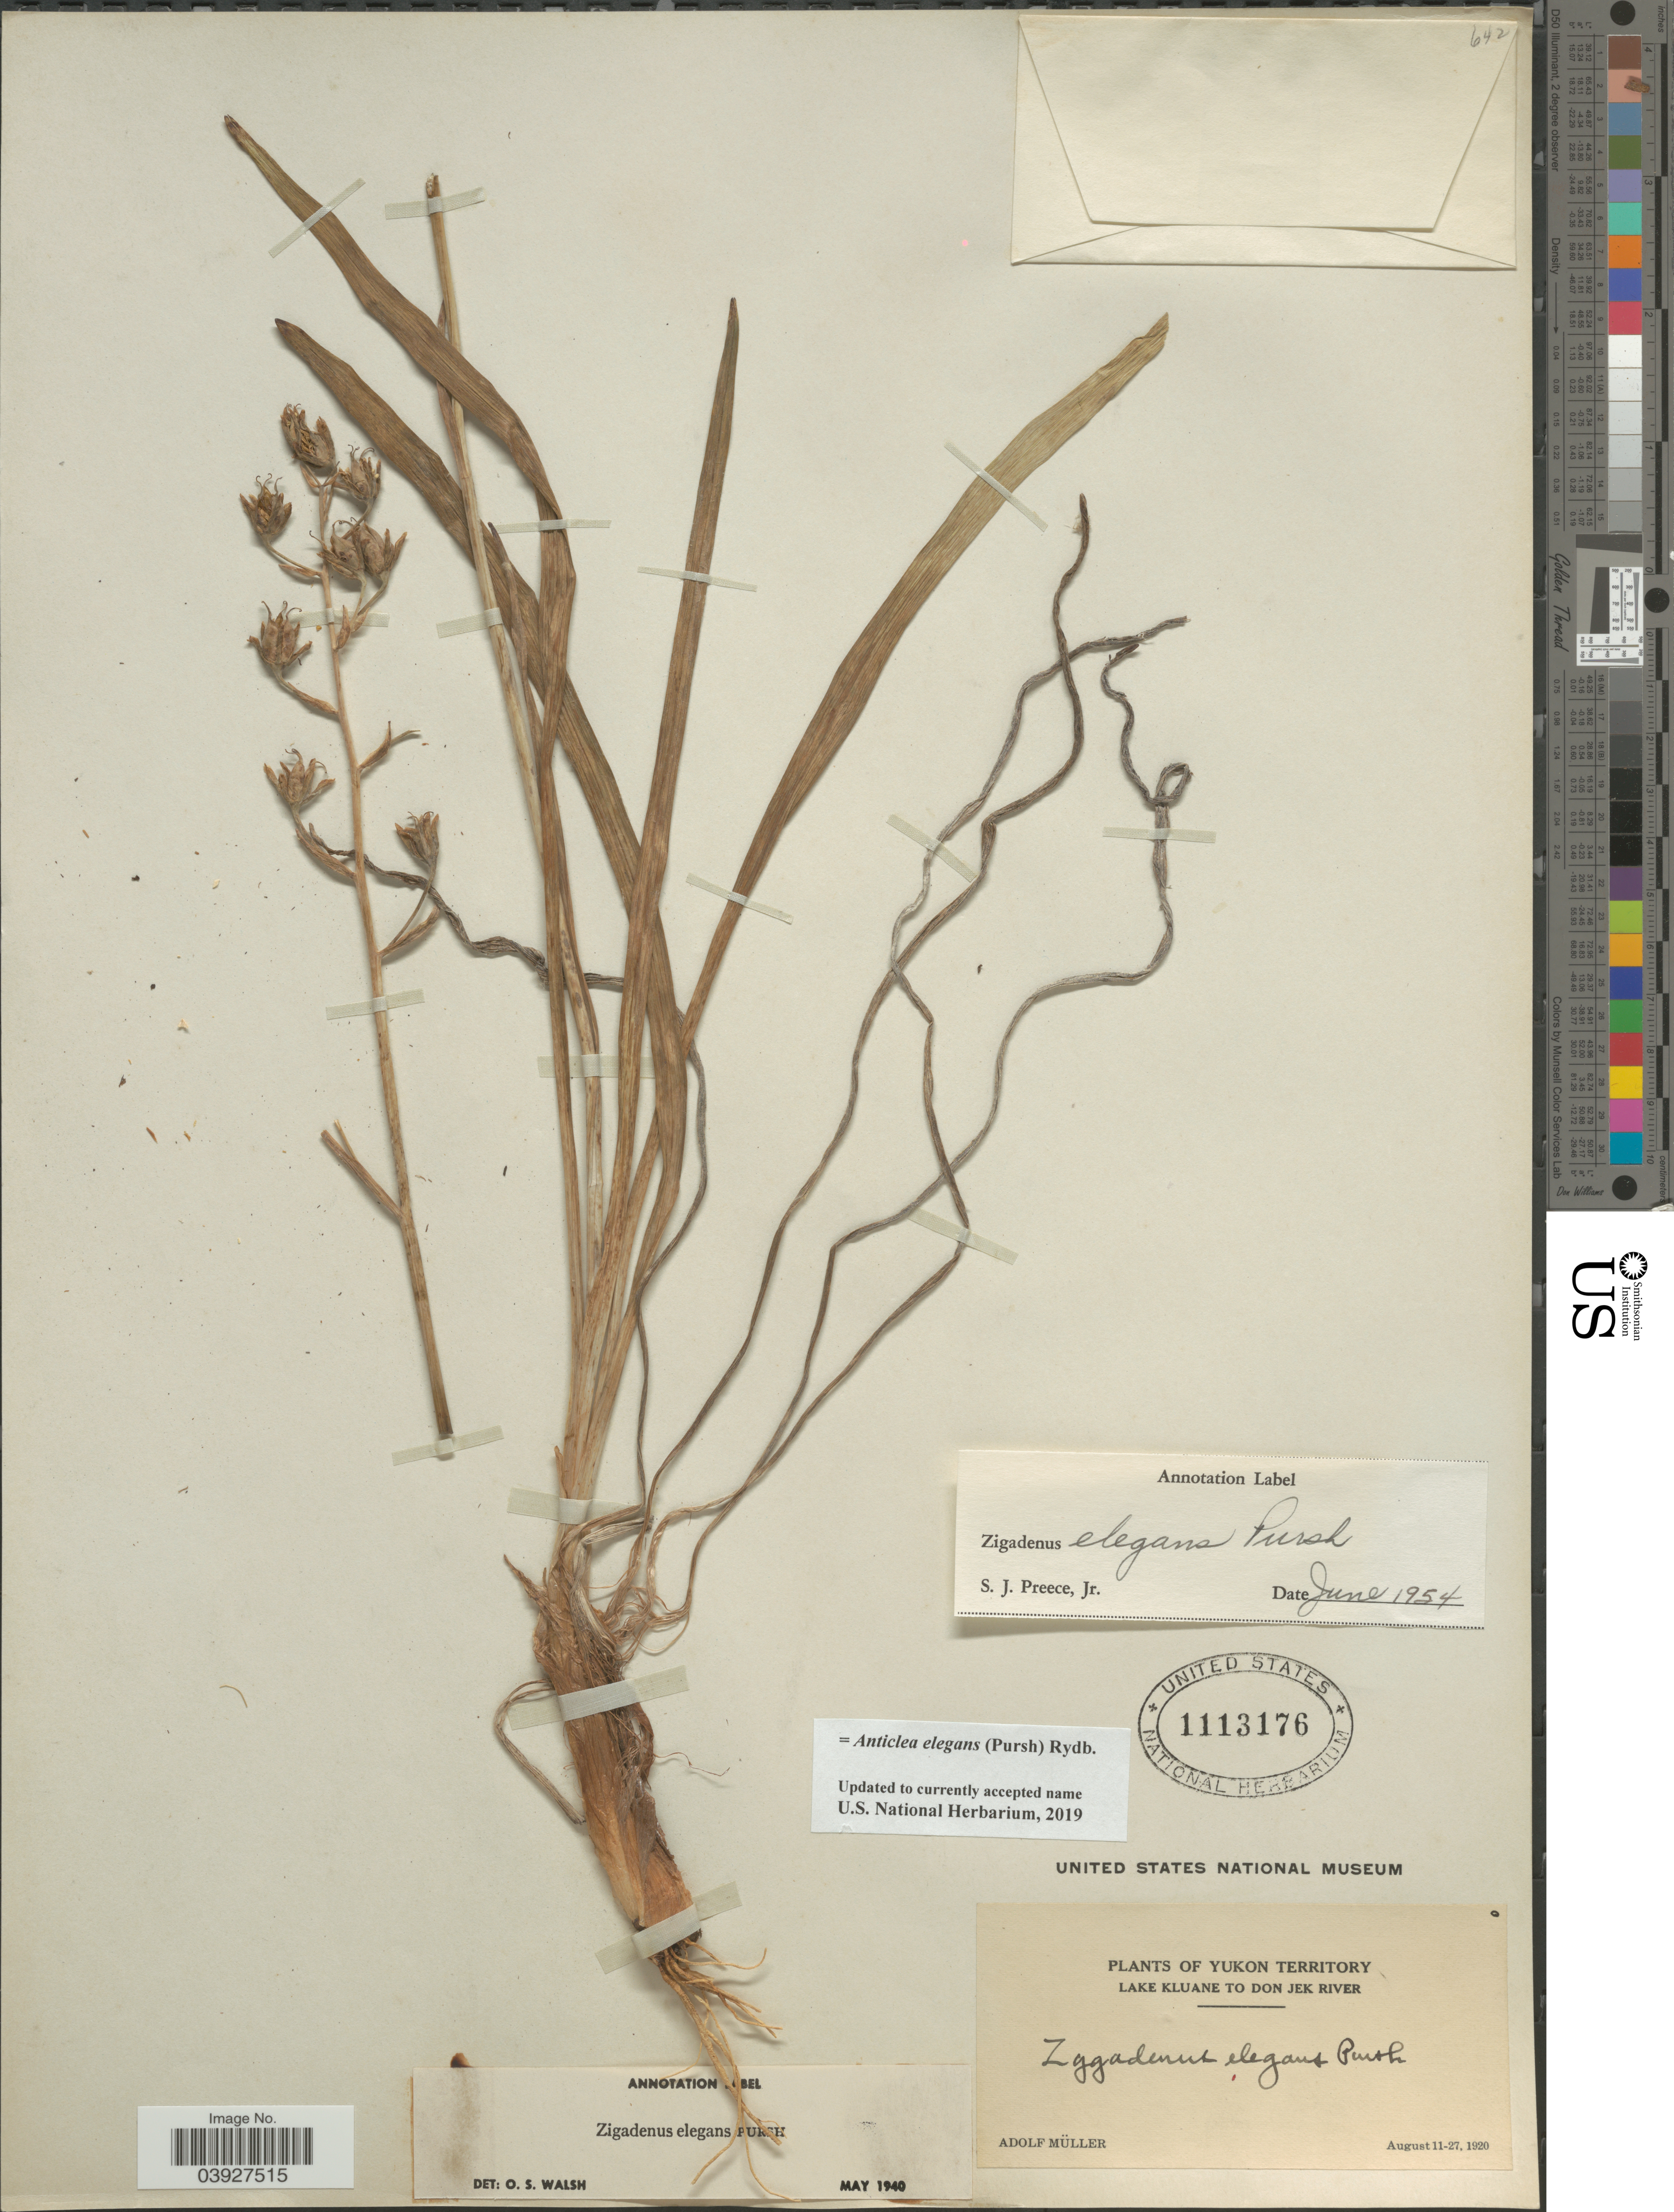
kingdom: Plantae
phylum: Tracheophyta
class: Liliopsida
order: Liliales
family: Melanthiaceae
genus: Anticlea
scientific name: Anticlea elegans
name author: (Pursh) Rydb.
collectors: A. Muller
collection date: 1920-08-11/1920-08-27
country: Canada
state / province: Yukon Territory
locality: Lake Kluane to Don Jek River.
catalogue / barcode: US 1113176